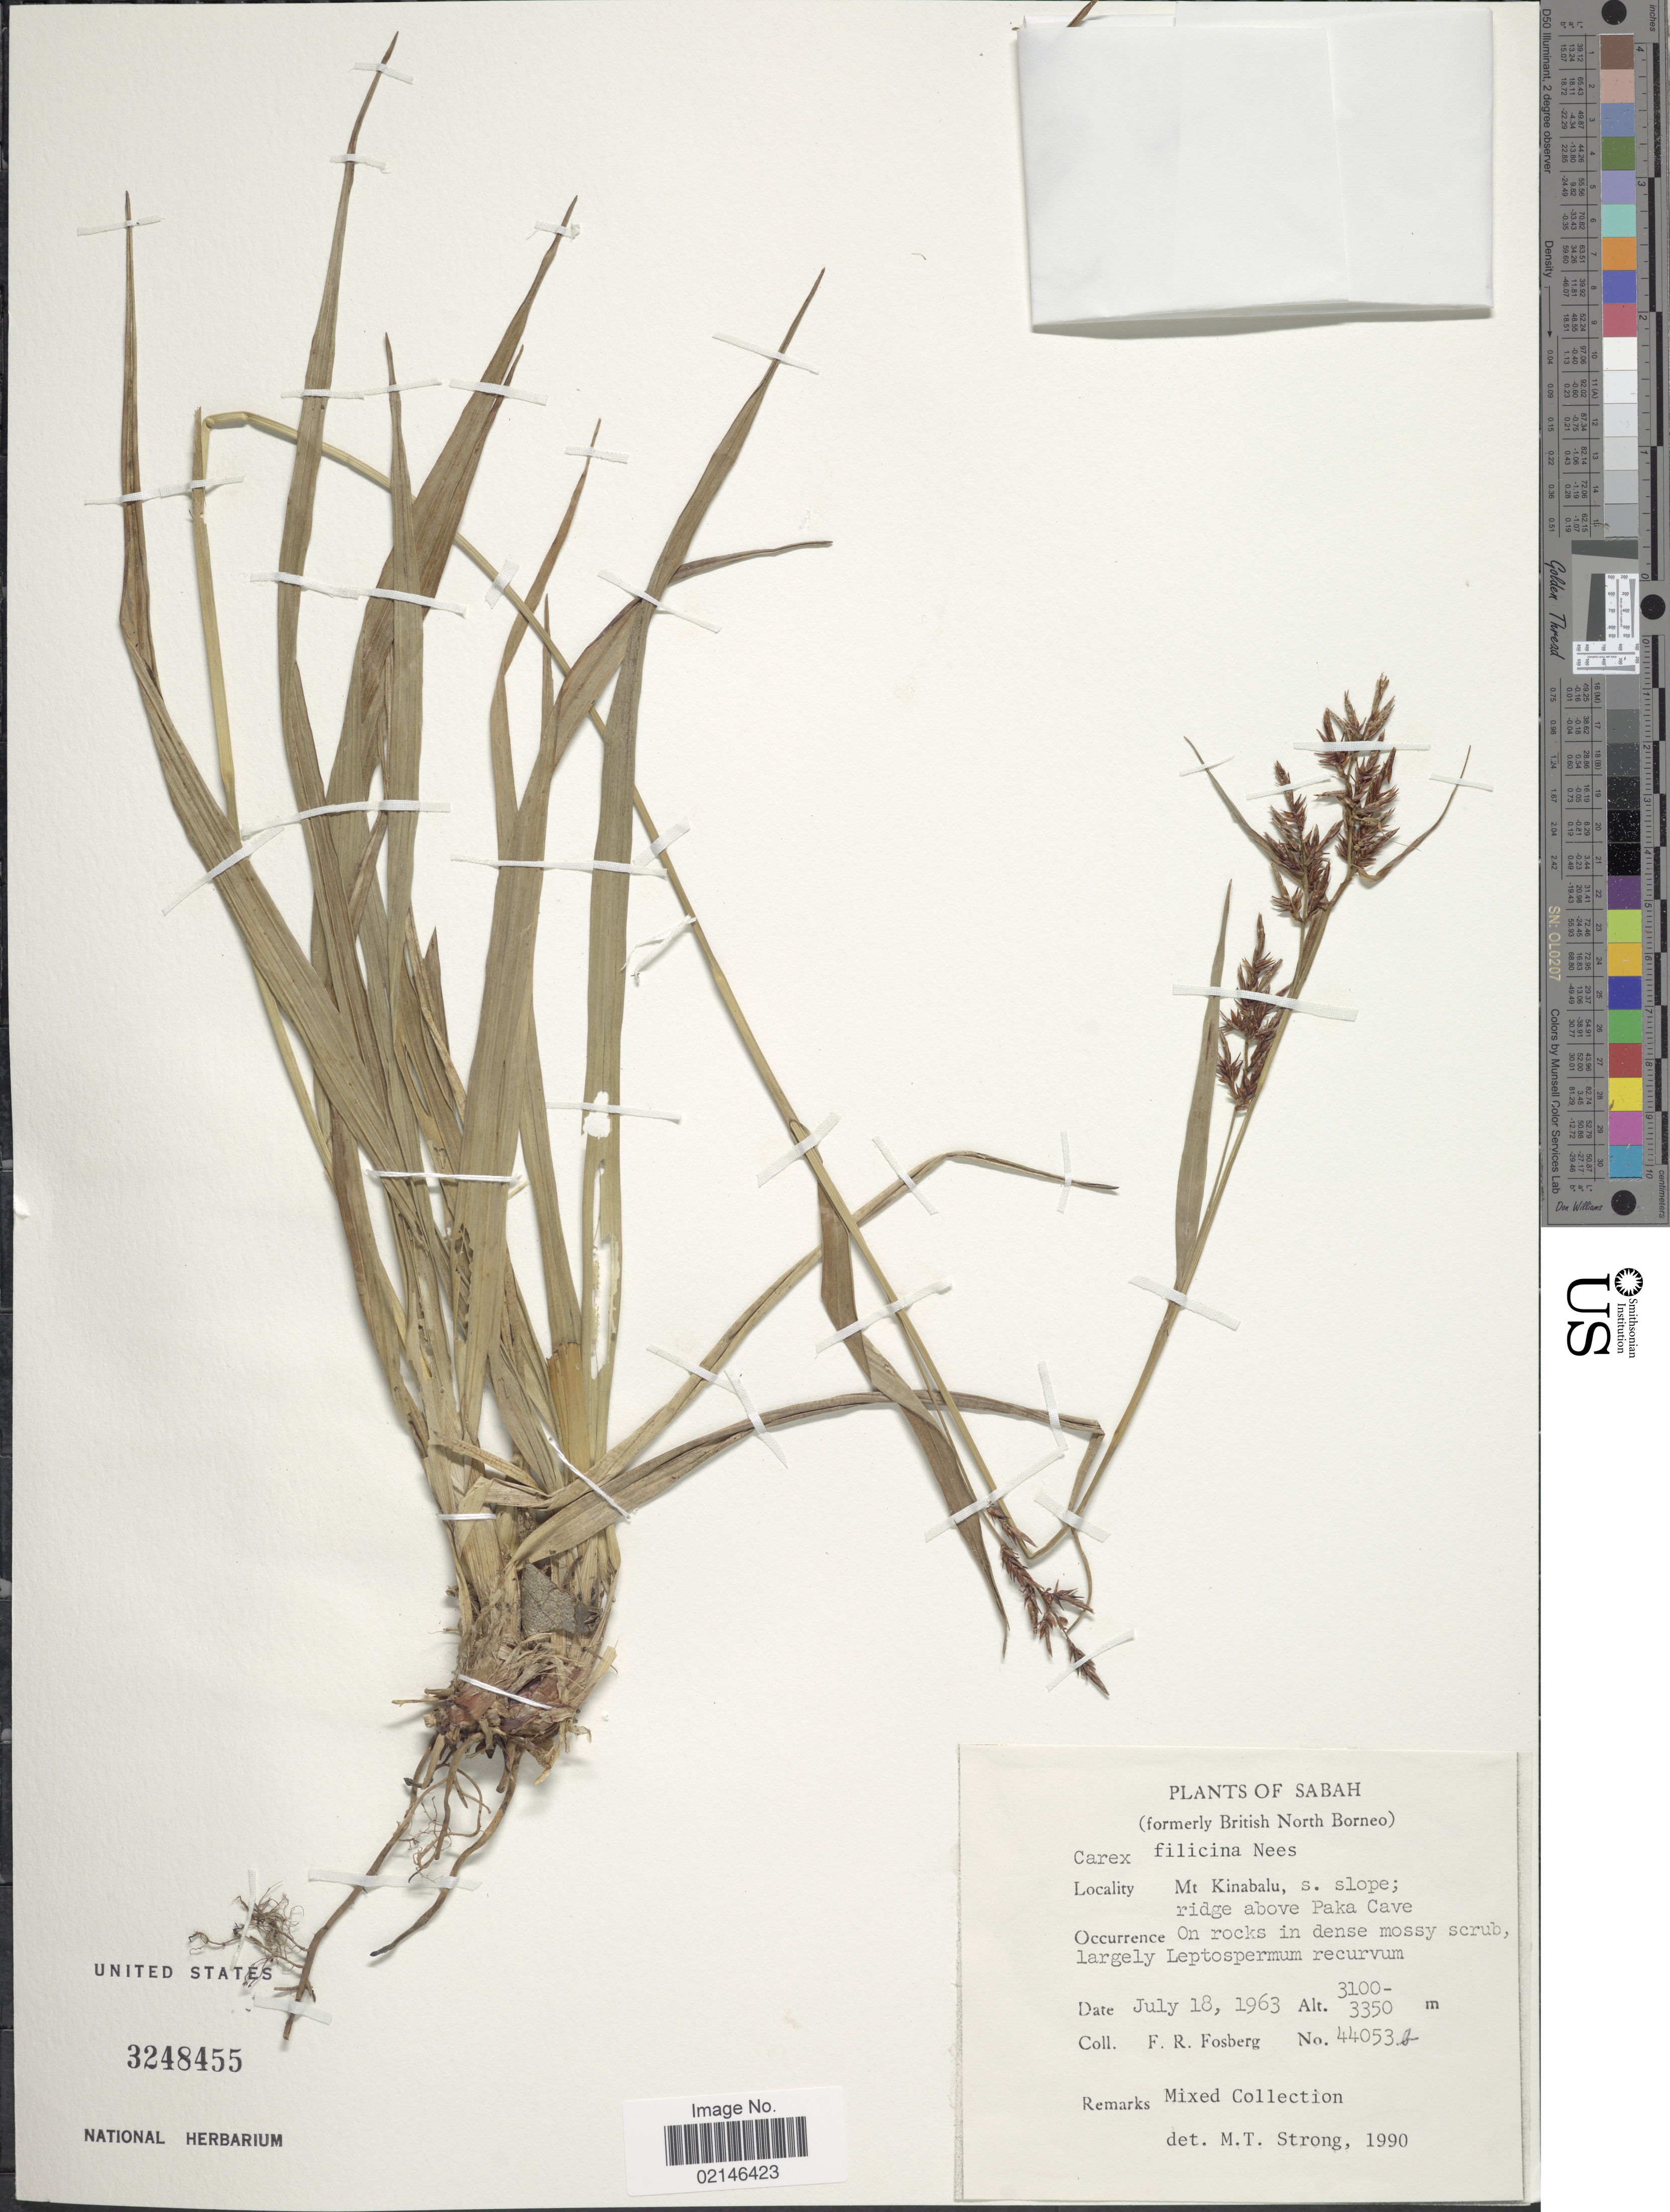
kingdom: Plantae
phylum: Tracheophyta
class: Liliopsida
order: Poales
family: Cyperaceae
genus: Carex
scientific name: Carex filicina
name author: Nees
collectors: F. R. Fosberg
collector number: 44053b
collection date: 1963-07-18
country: Malaysia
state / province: Sabah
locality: (formerly British North Borneo) Mt. Kinabalu, s. slope; ridge above Paka Cave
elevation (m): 3100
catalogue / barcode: US 3248455